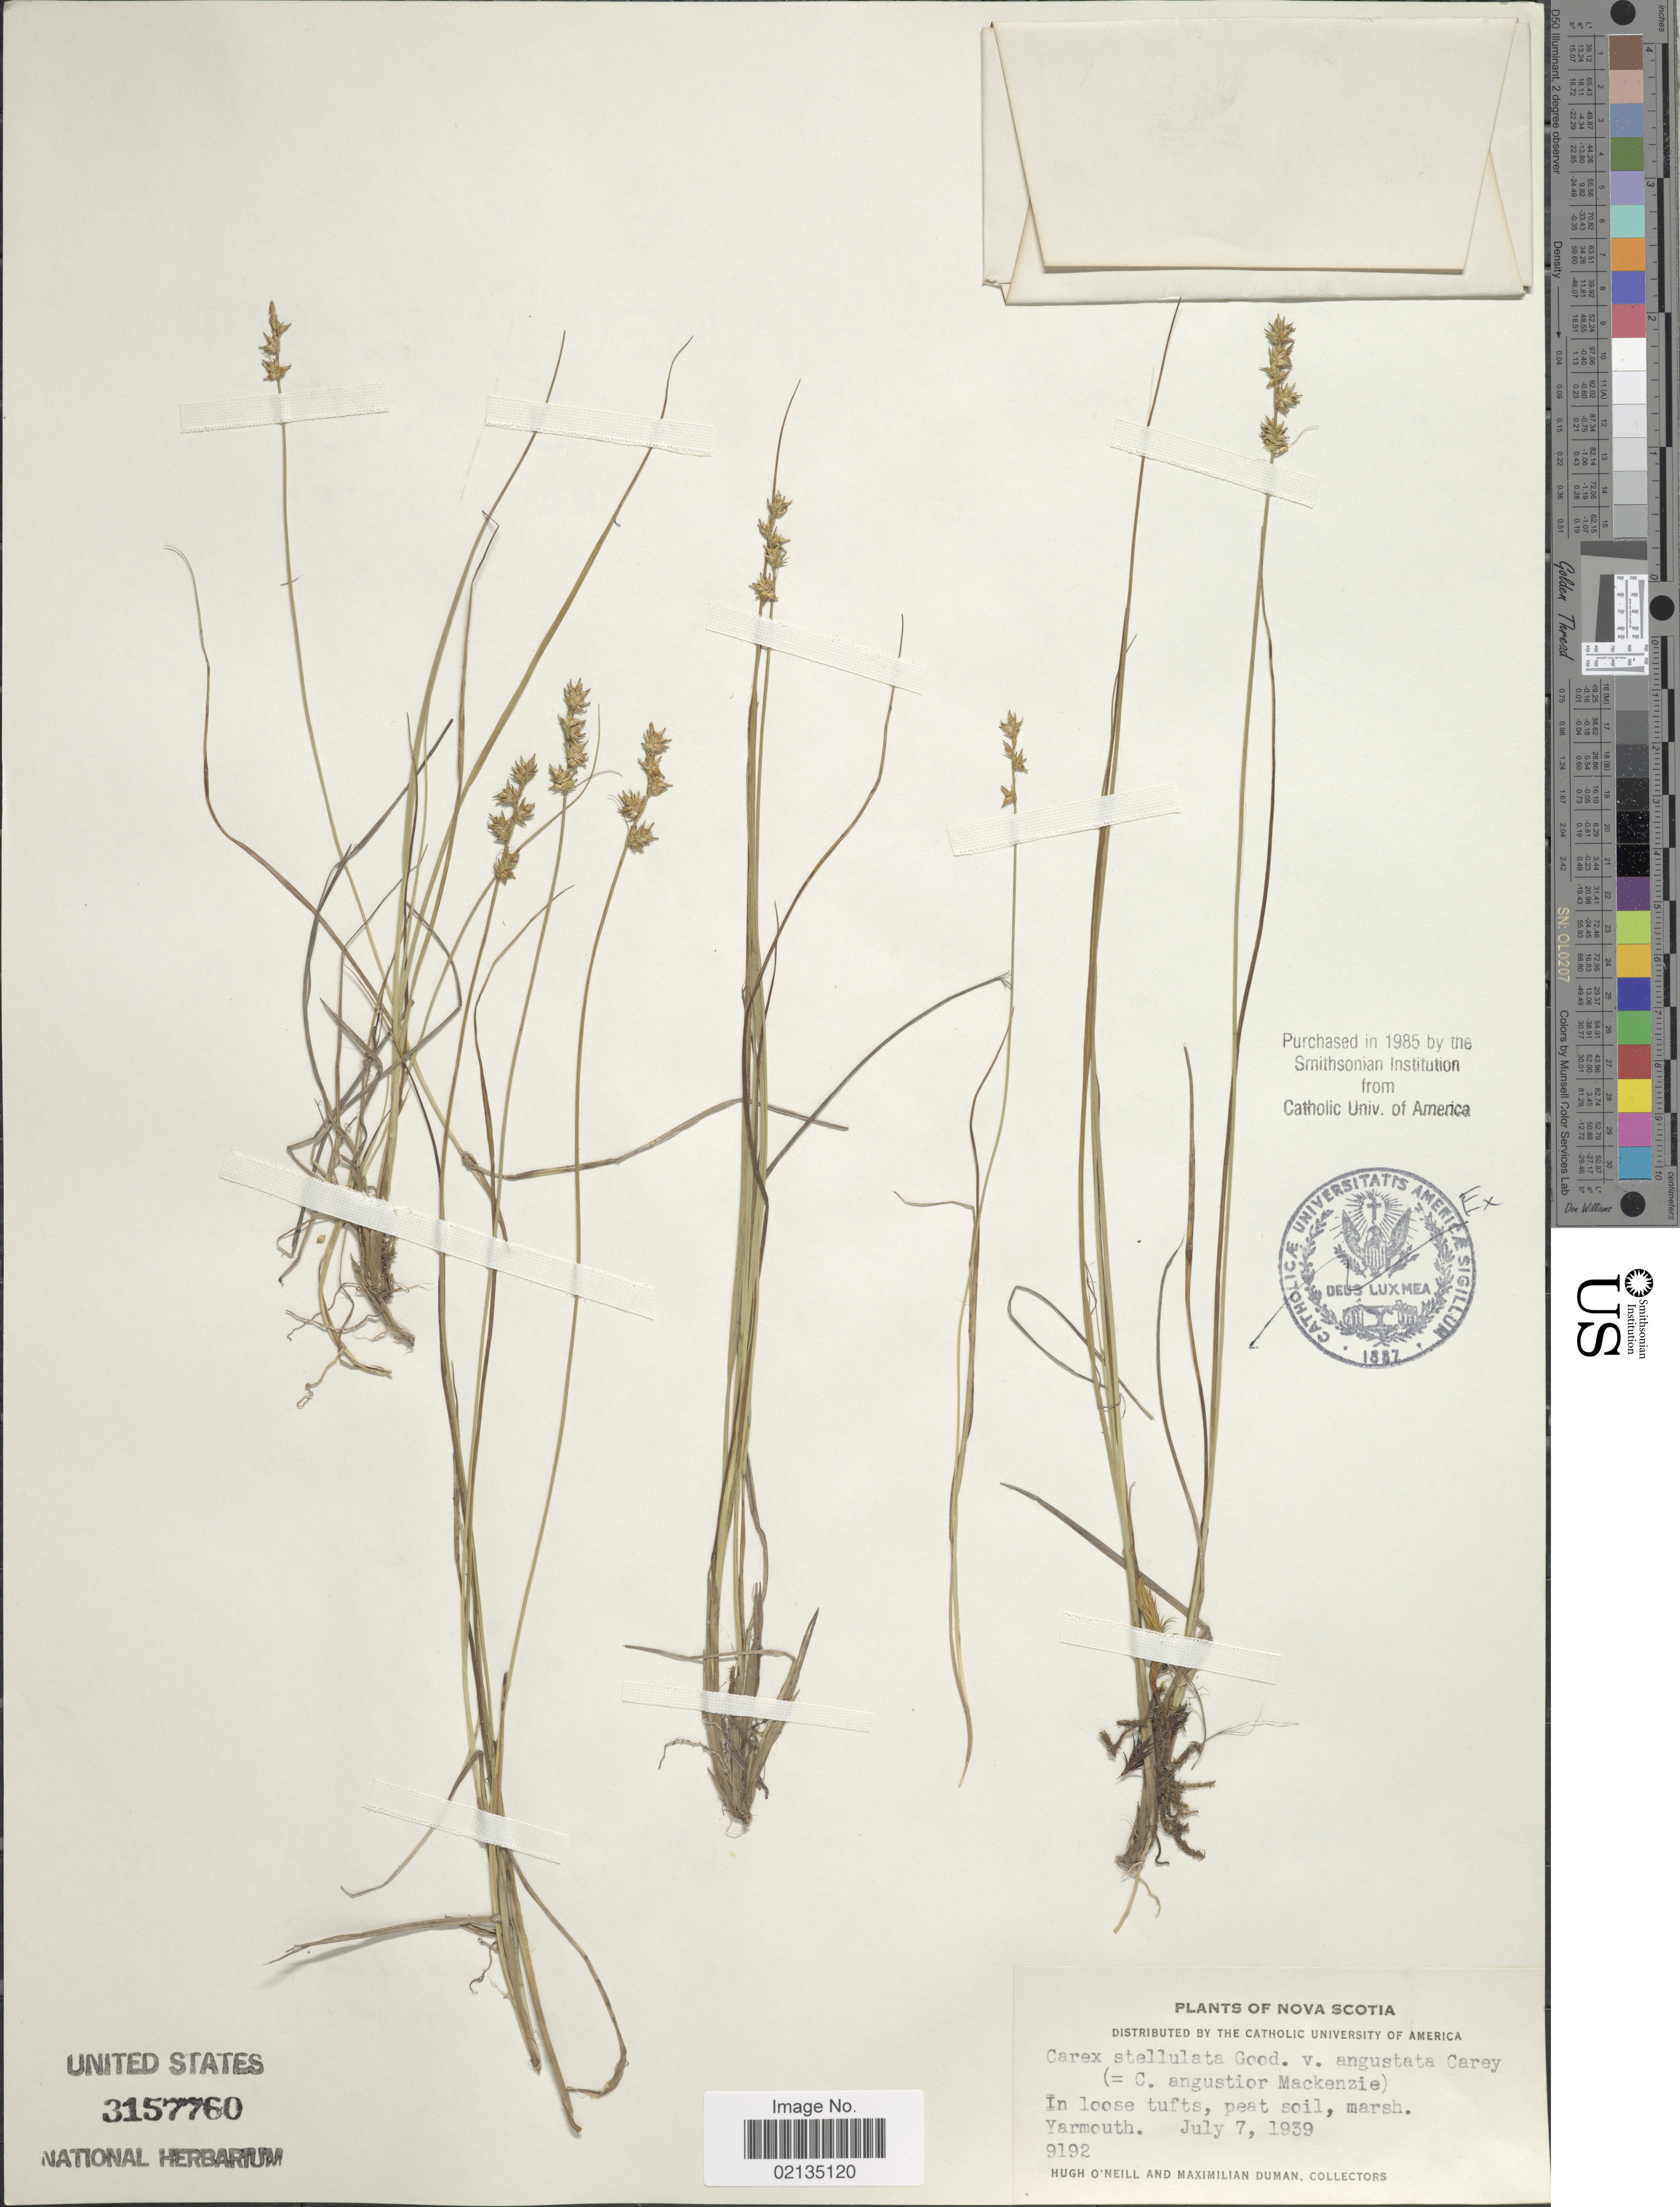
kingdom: Plantae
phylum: Tracheophyta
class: Liliopsida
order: Poales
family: Cyperaceae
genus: Carex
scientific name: Carex echinata subsp. echinata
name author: Murray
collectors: H. O'Neill & M. Duman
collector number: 9192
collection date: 1939-07-07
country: Canada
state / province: Nova Scotia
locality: Nova Scotia, In loose tufts, peat soil marsh, Yarmouth.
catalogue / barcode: US 3157760